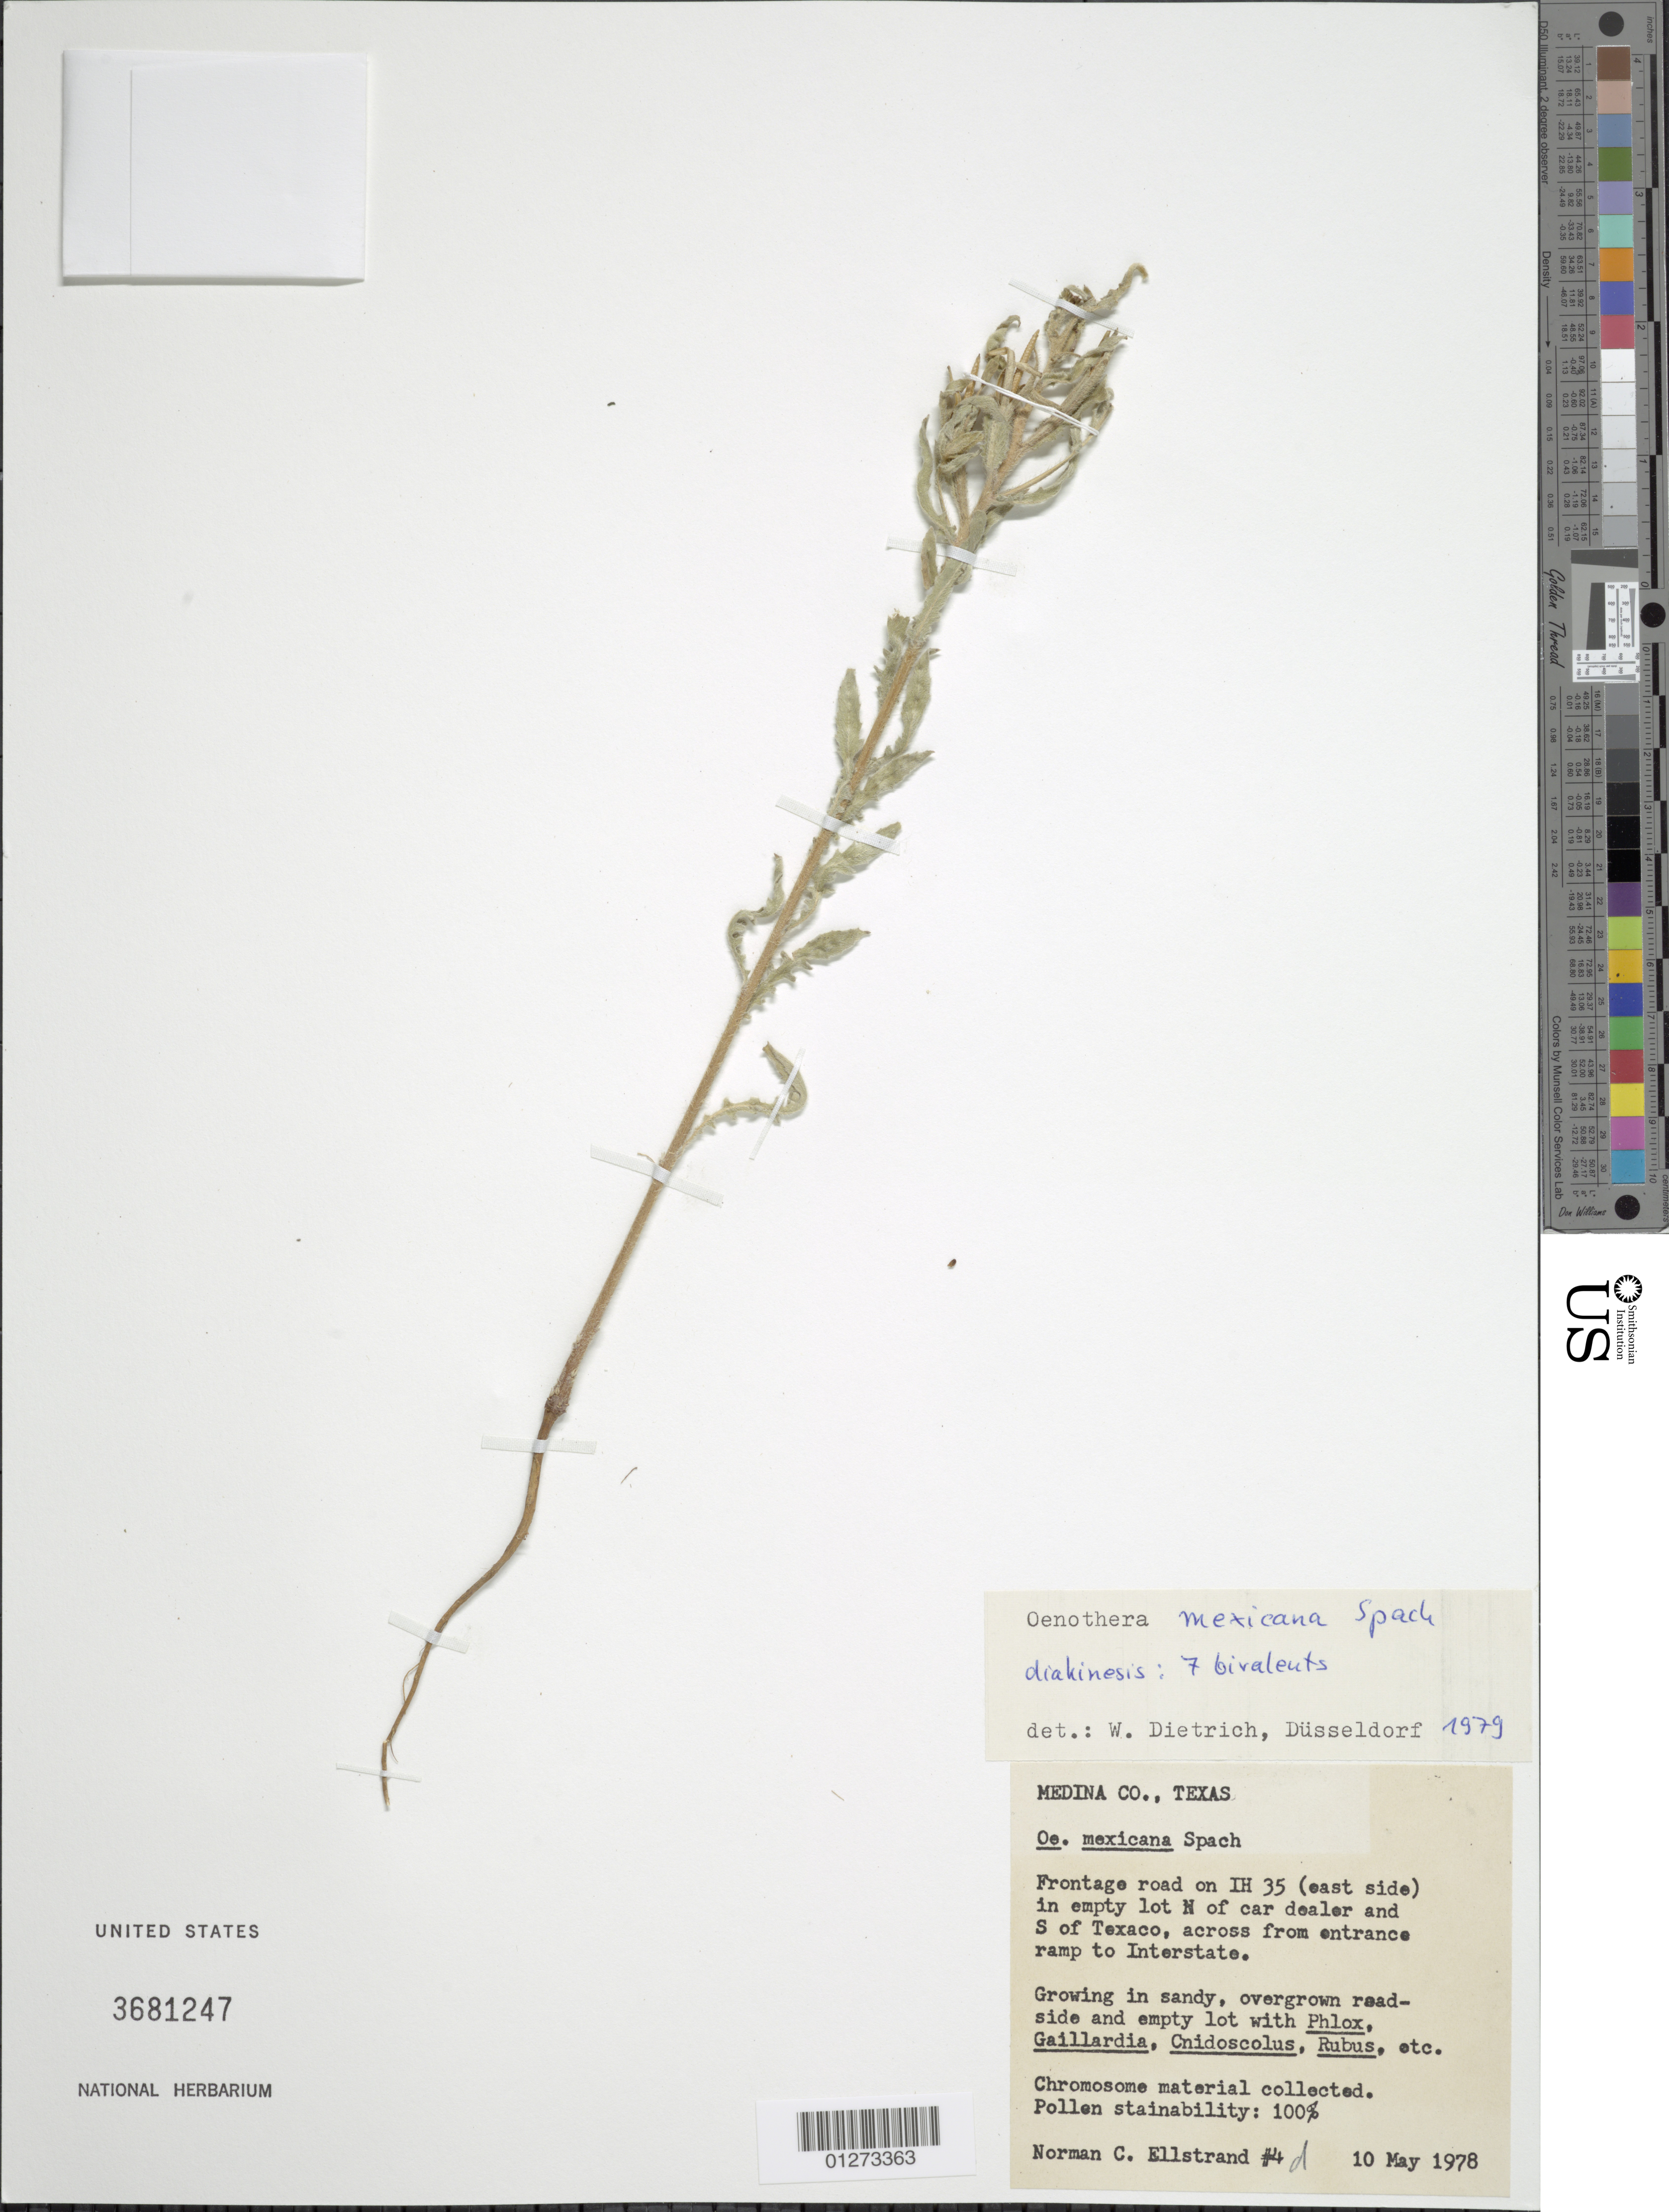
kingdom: Plantae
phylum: Tracheophyta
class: Magnoliopsida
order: Myrtales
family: Onagraceae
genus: Oenothera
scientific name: Oenothera mexicana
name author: Spach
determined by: Dietrich, W.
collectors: N. Ellstrand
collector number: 4d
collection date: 1978-05-10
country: United States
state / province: Texas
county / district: Medina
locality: Frontage road on IH 35 (east side) in empty lot N of car dealer and S of Texaco, across from entrance ramp to Interstate.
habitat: Sandy, overgrown roadside and empty lot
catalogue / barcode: US 3681247